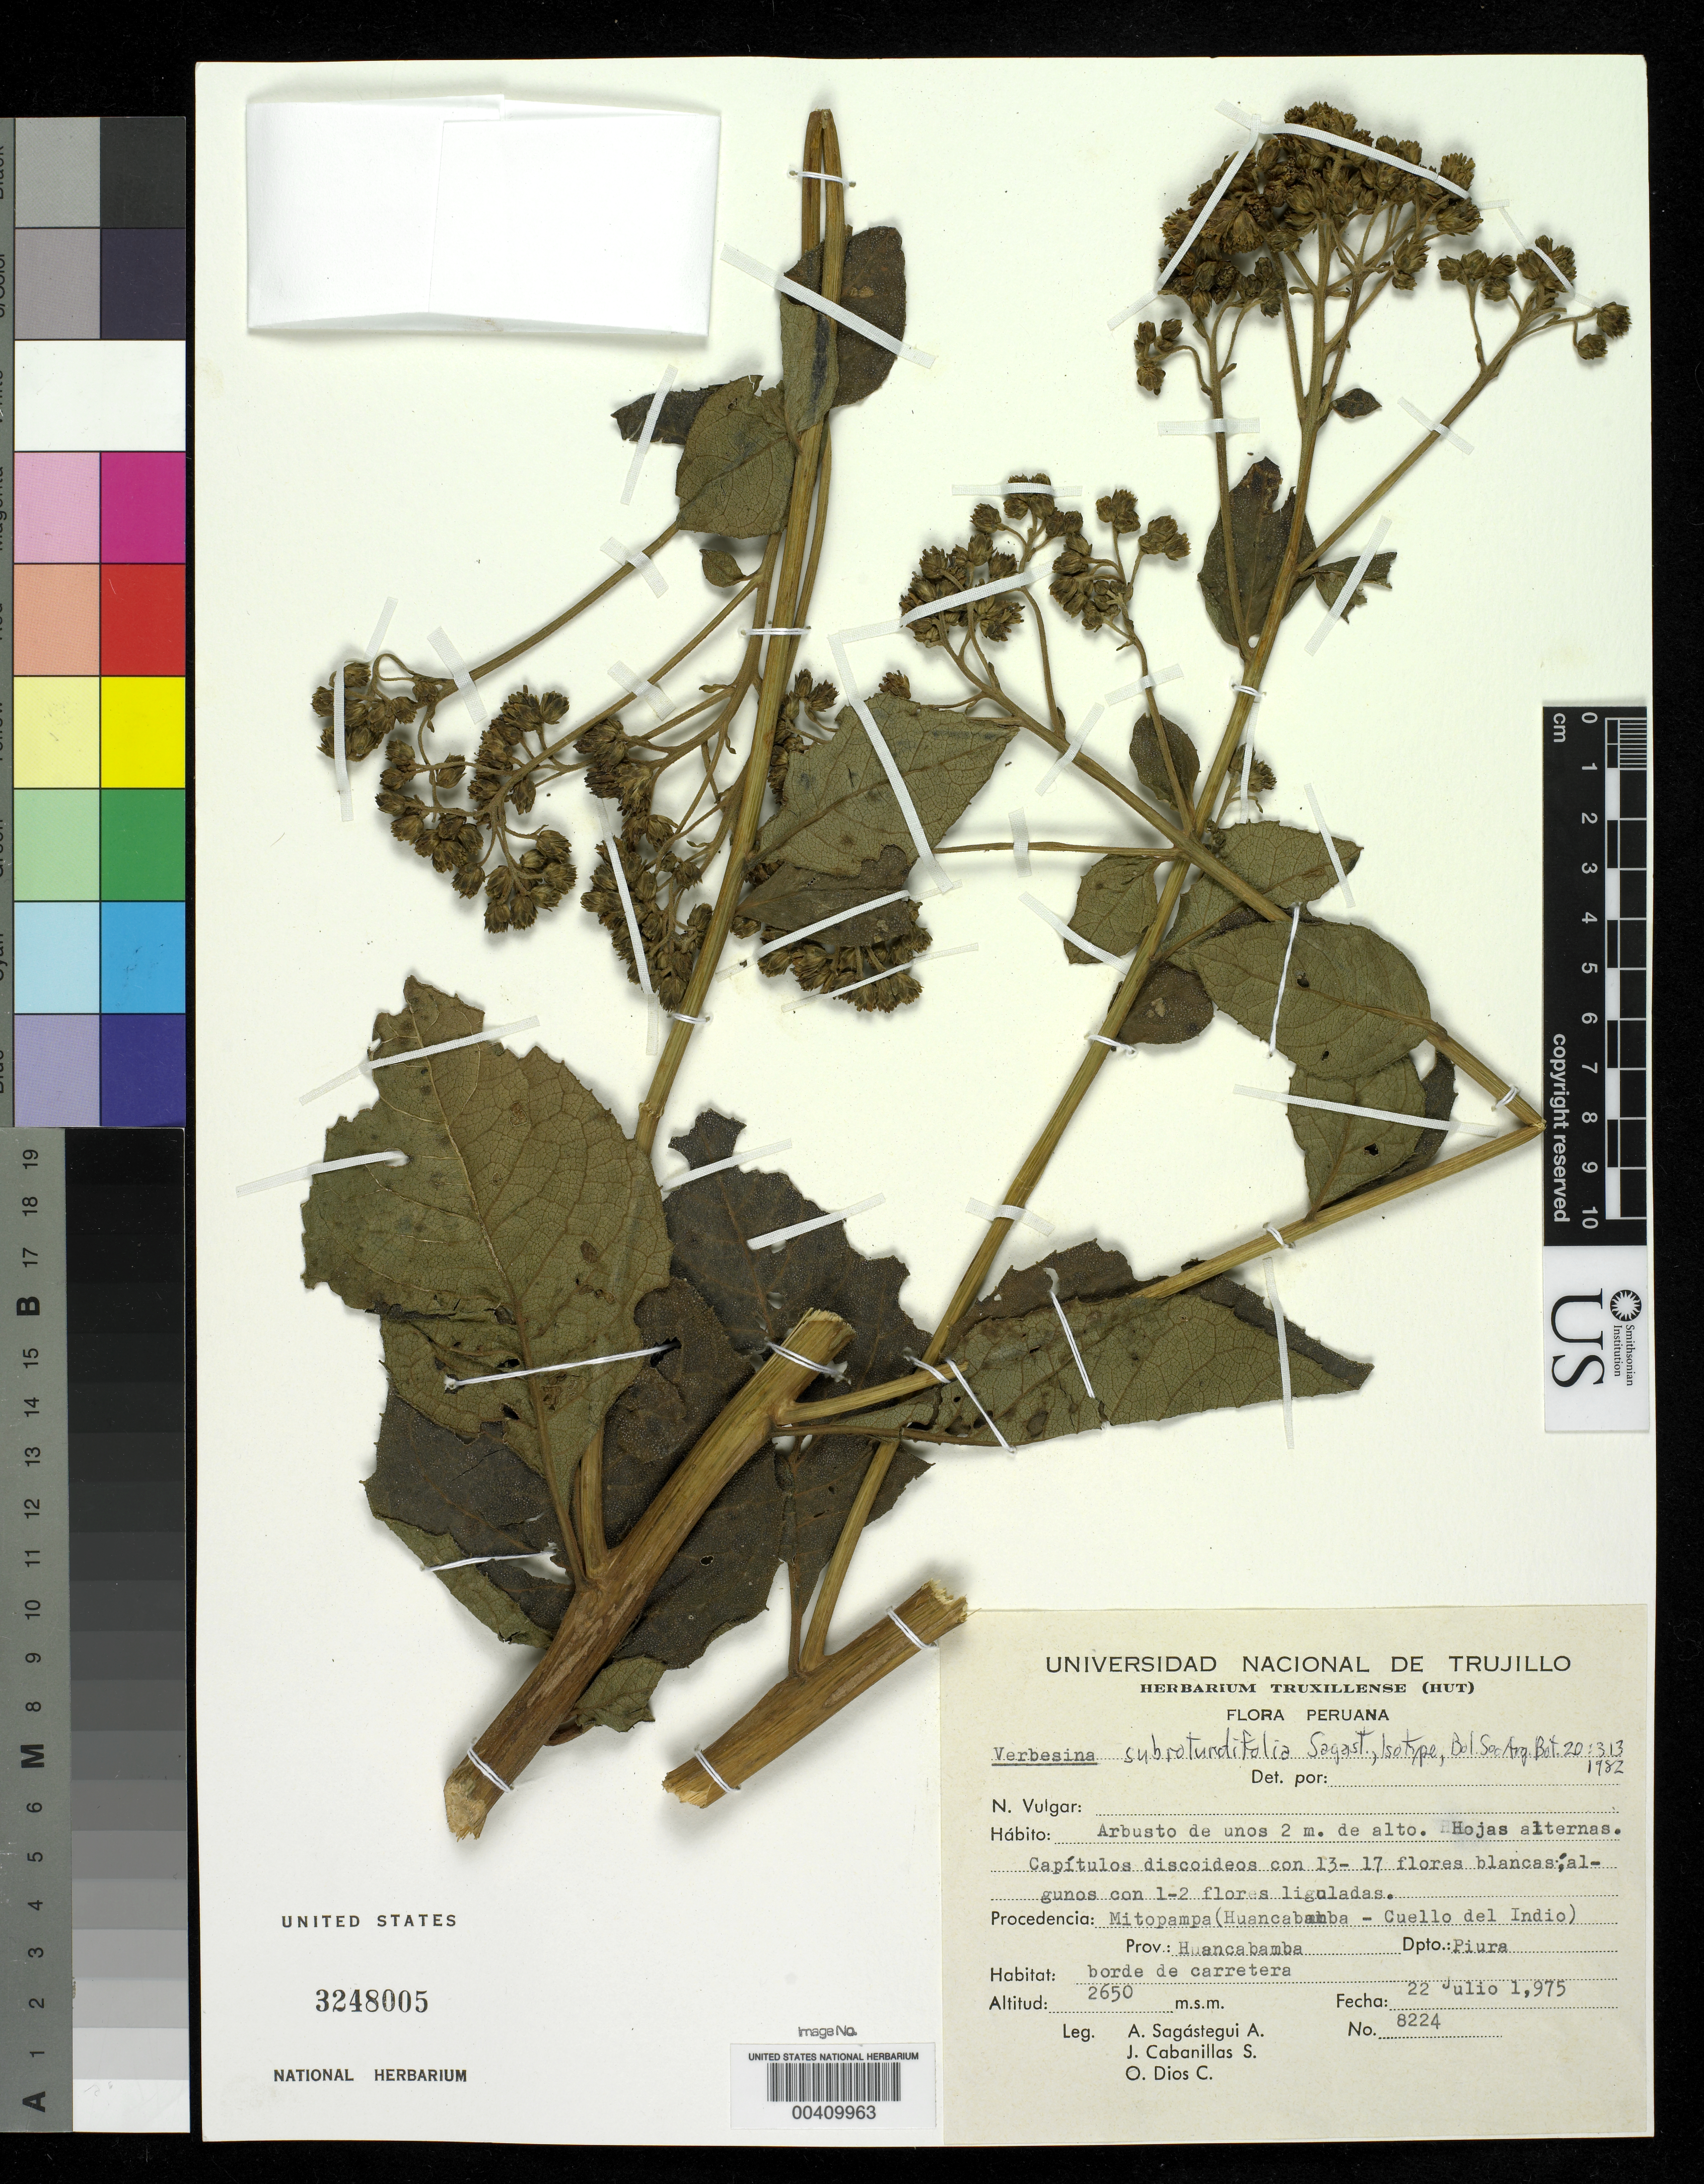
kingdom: Plantae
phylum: Tracheophyta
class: Magnoliopsida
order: Asterales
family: Asteraceae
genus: Verbesina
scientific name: Verbesina subrotundifolia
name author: Sagást.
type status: Isotype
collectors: A. Sagástegui A., J. Cabanillas S. & O. Dios C.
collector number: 8224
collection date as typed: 22 Jul 1975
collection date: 1975-07-22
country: Peru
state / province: Piura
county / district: Huancabamba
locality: Mitopampa.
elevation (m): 2650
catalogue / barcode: US 3248005